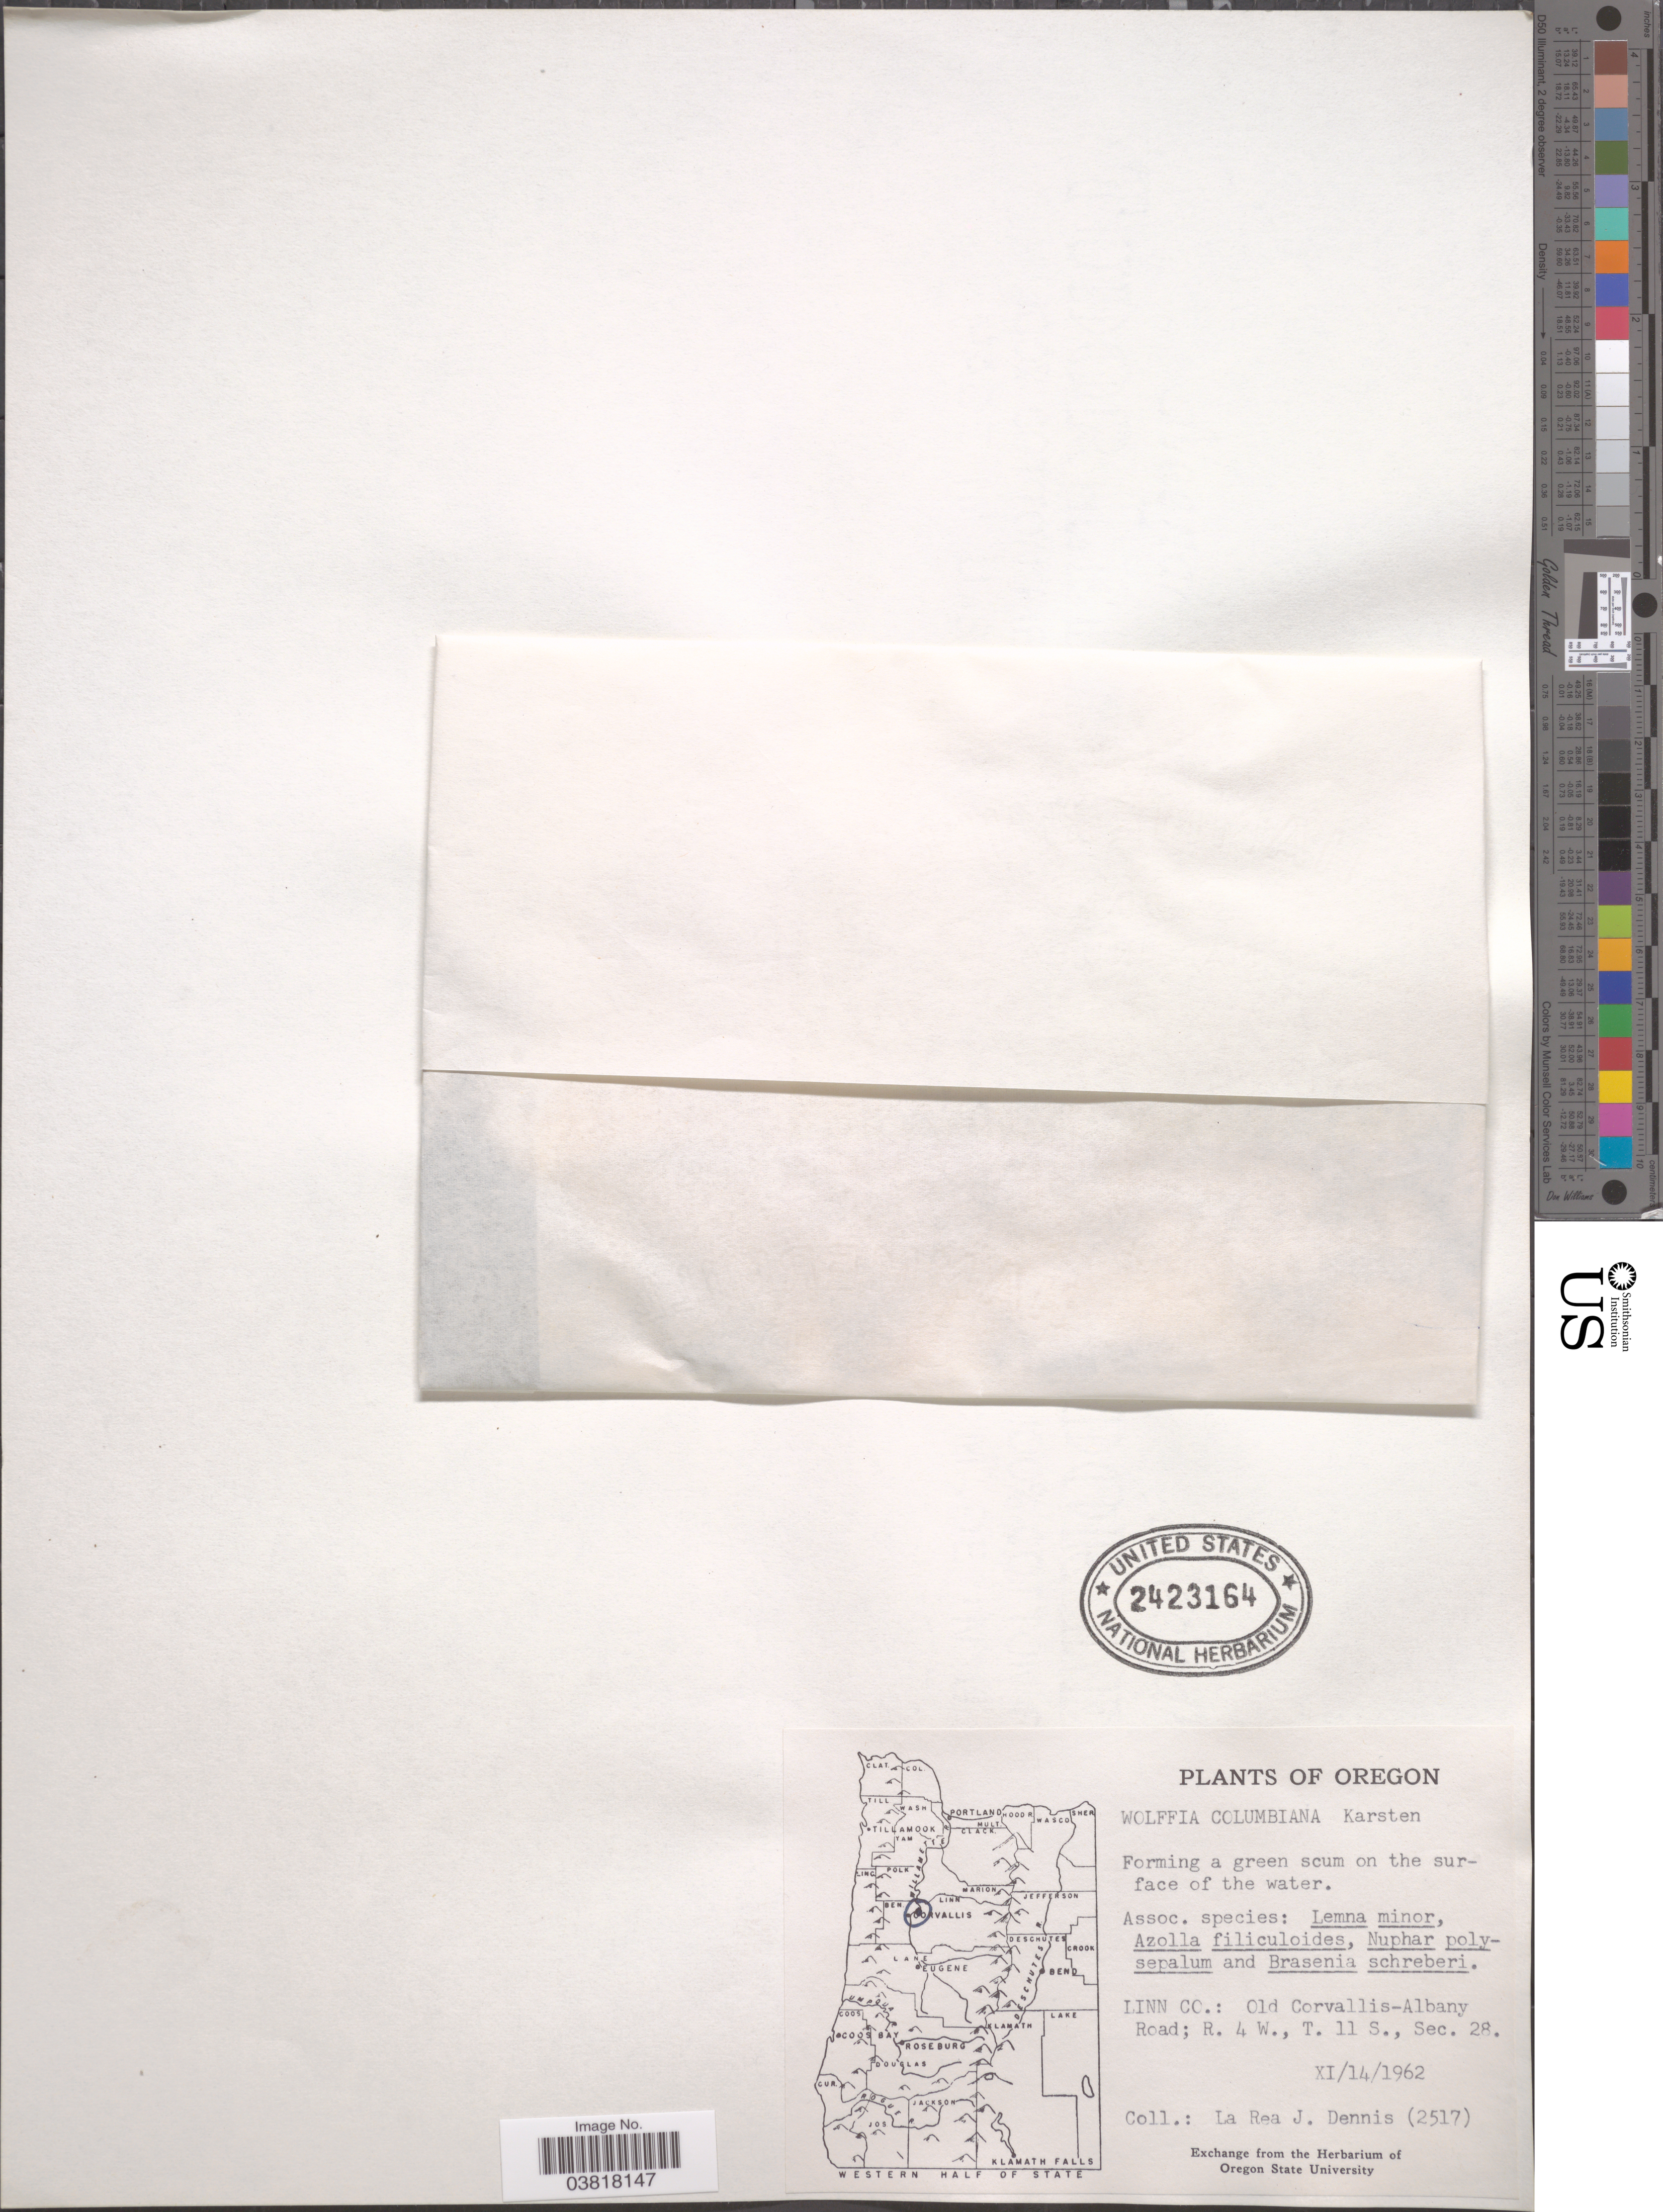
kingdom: Plantae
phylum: Tracheophyta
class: Liliopsida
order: Alismatales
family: Araceae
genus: Wolffia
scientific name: Wolffia columbiana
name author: H. Karst.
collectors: L. Dennis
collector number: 2517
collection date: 1962-11-14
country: United States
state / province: Oregon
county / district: Linn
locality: Linn Co.: Old Corvallis - Albany Road; R. 4 W., T. 11 S., Sec. 28.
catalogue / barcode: US 2423164